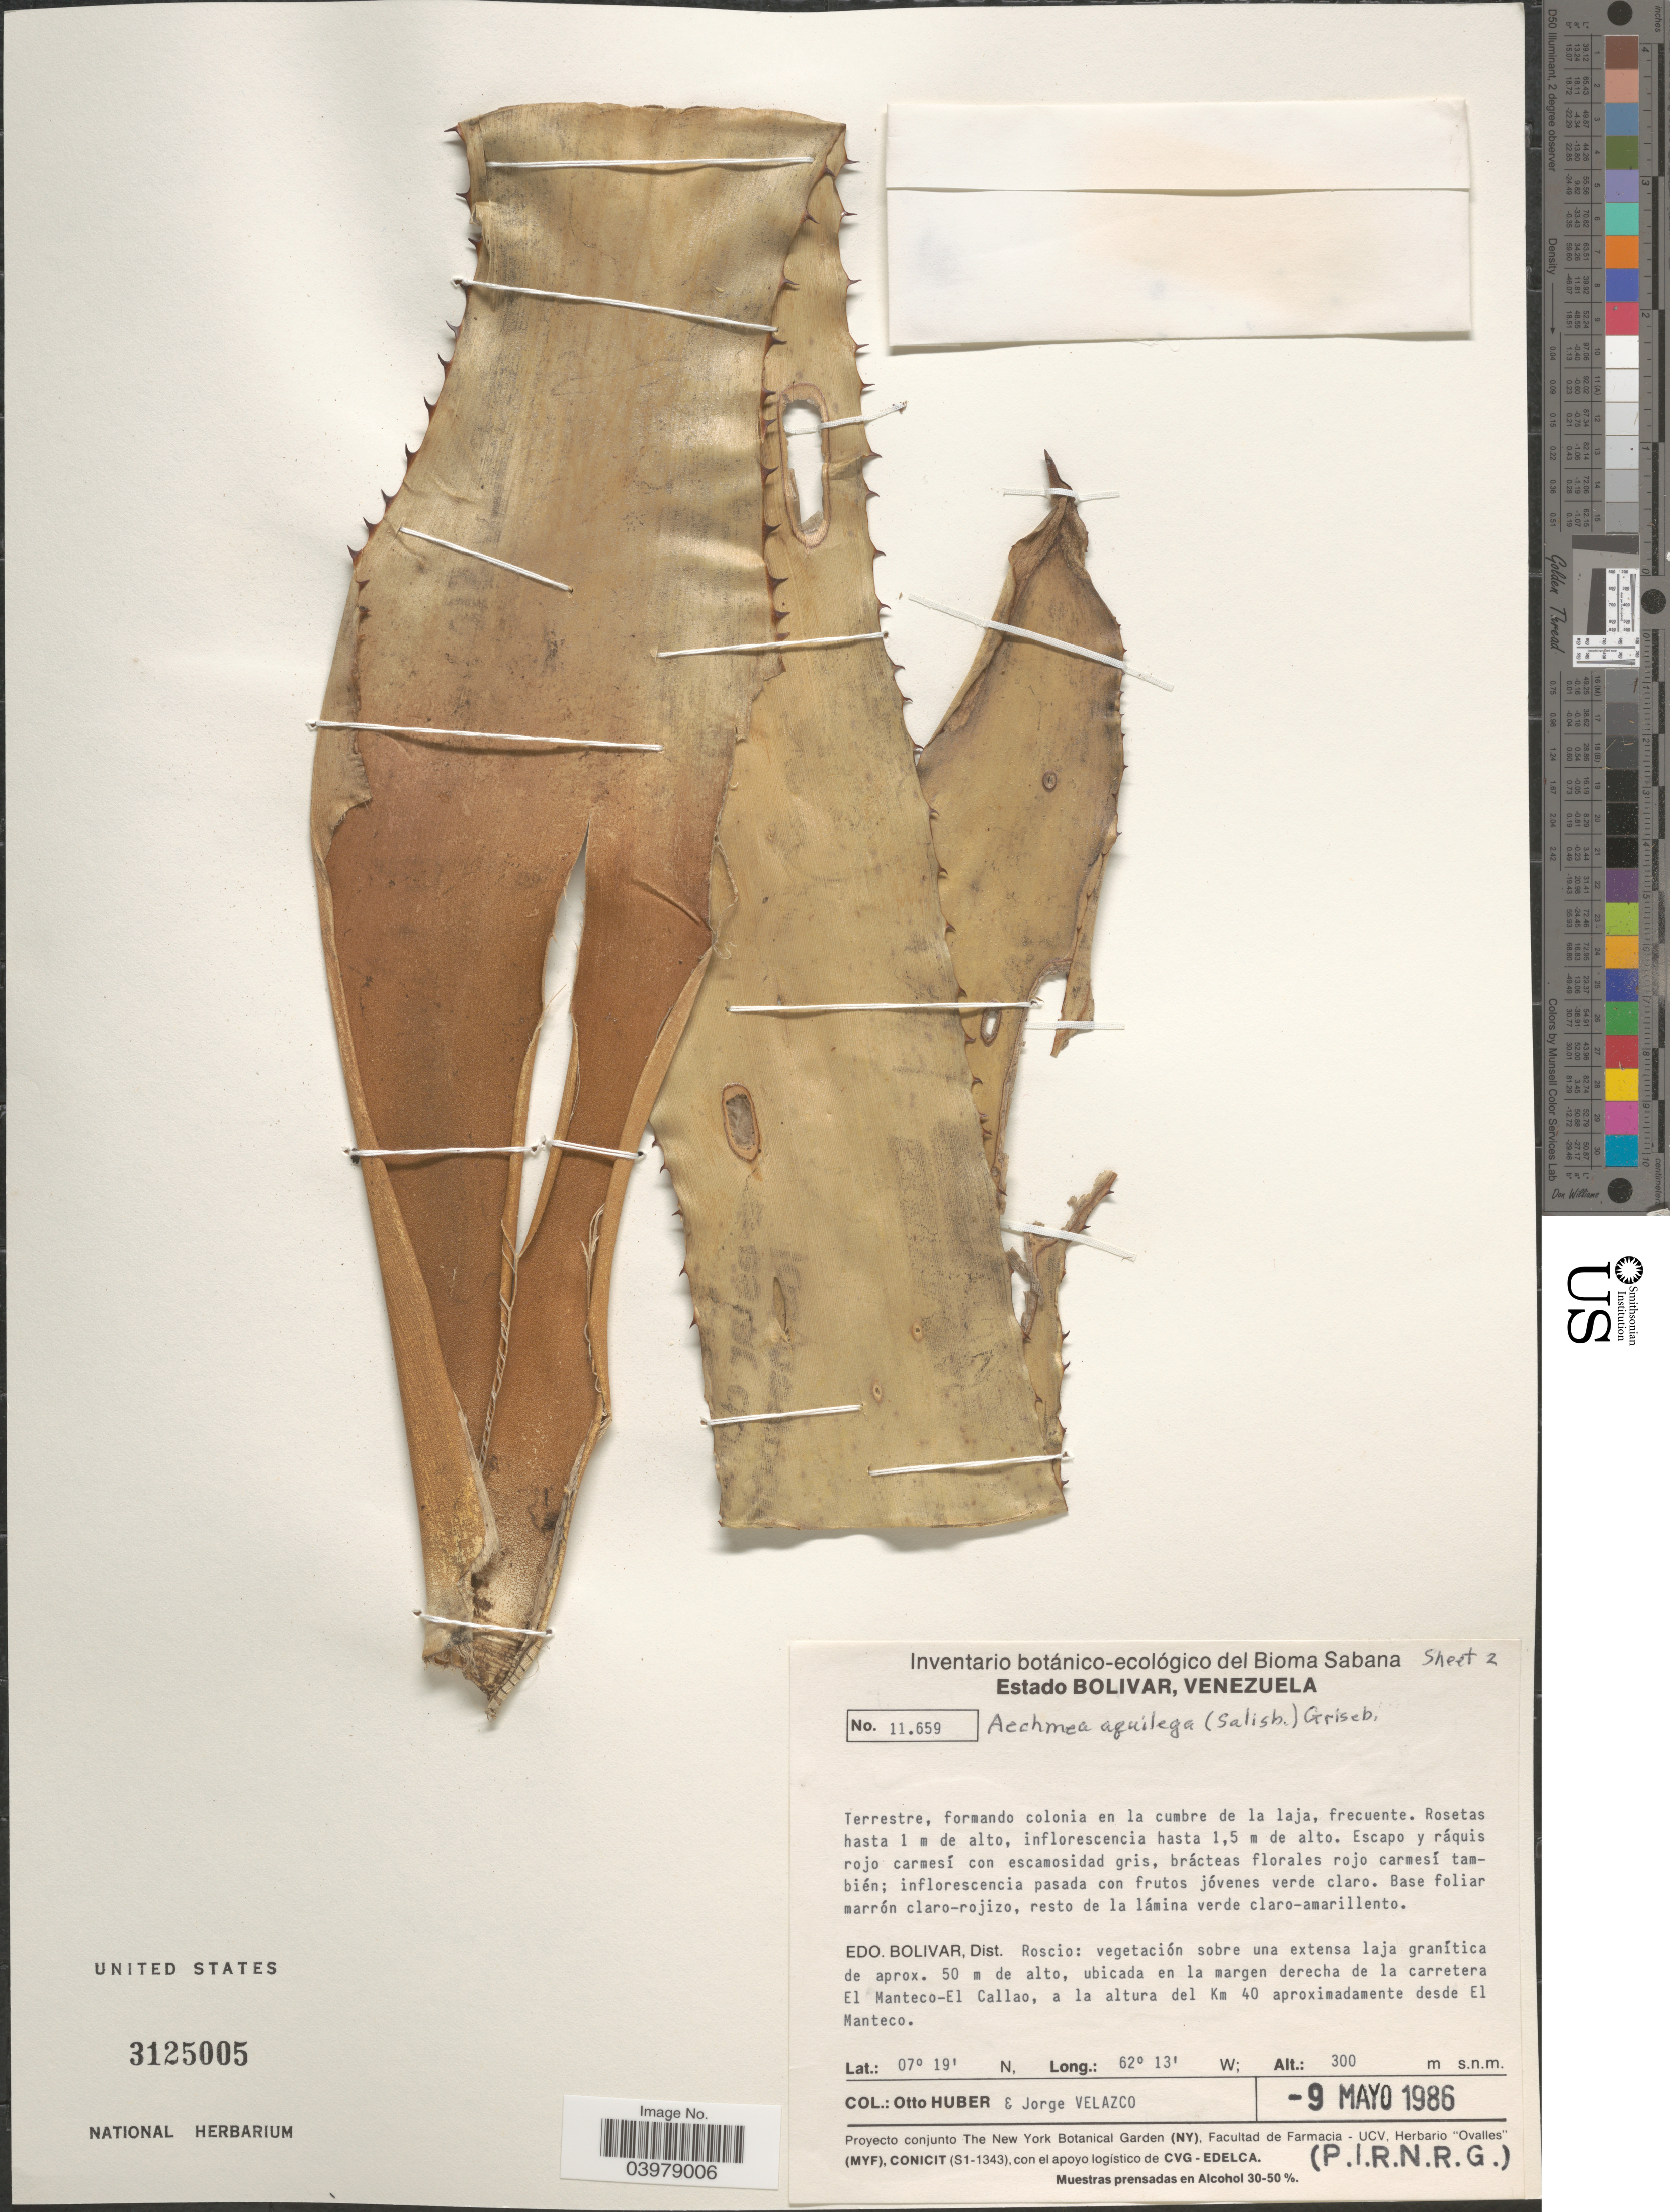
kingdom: Plantae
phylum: Tracheophyta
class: Liliopsida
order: Poales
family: Bromeliaceae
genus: Aechmea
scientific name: Aechmea aquilega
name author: (Salisb.) Griseb.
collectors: O. Huber & J. Velazco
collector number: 11659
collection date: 1986-05-09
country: Venezuela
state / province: Bolivar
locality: Dist. Roscio: vegetación sobre una extensa laja granítica de aprox., ubicada en la margen derecha de la carretera El Manteco-El Callao, a la altura del Km 40 aproximadamente desde El Manteco.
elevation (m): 300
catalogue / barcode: US 3125005